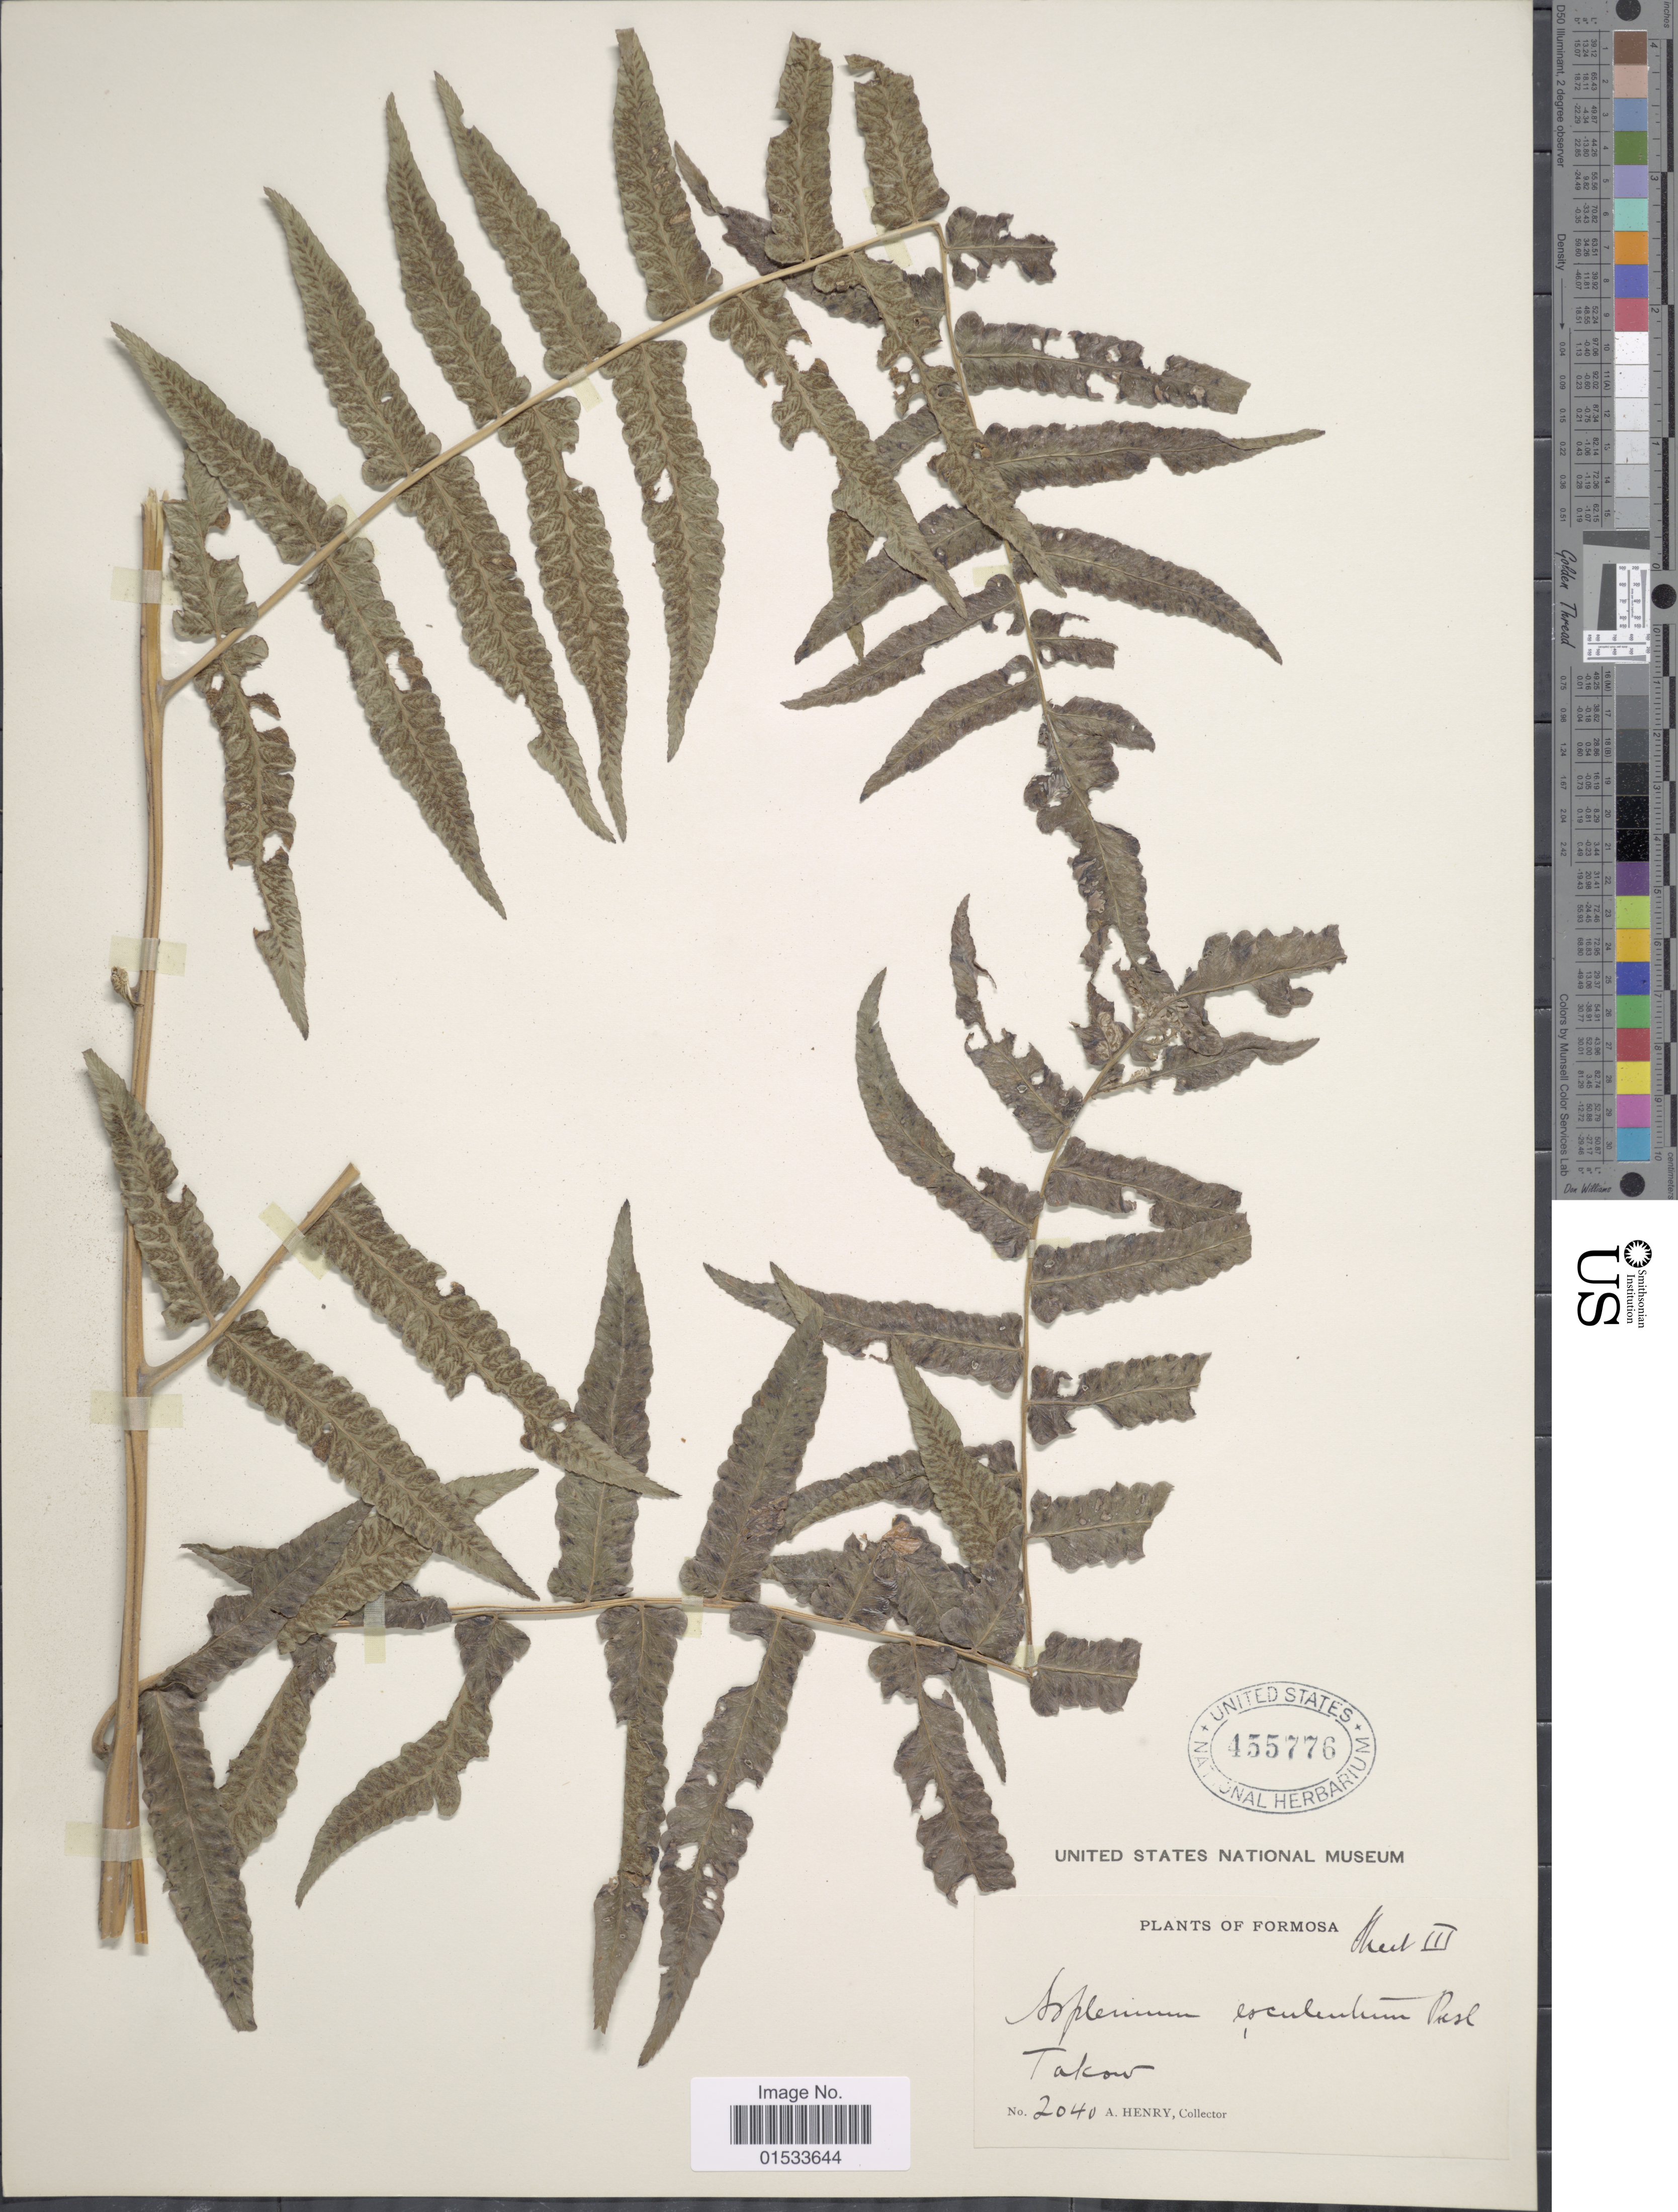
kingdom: Plantae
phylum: Tracheophyta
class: Polypodiopsida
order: Polypodiales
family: Athyriaceae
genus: Diplazium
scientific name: Diplazium esculentum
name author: (Retz.) Sw.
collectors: A. Henry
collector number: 2040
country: Taiwan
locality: Takow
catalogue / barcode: US 455776